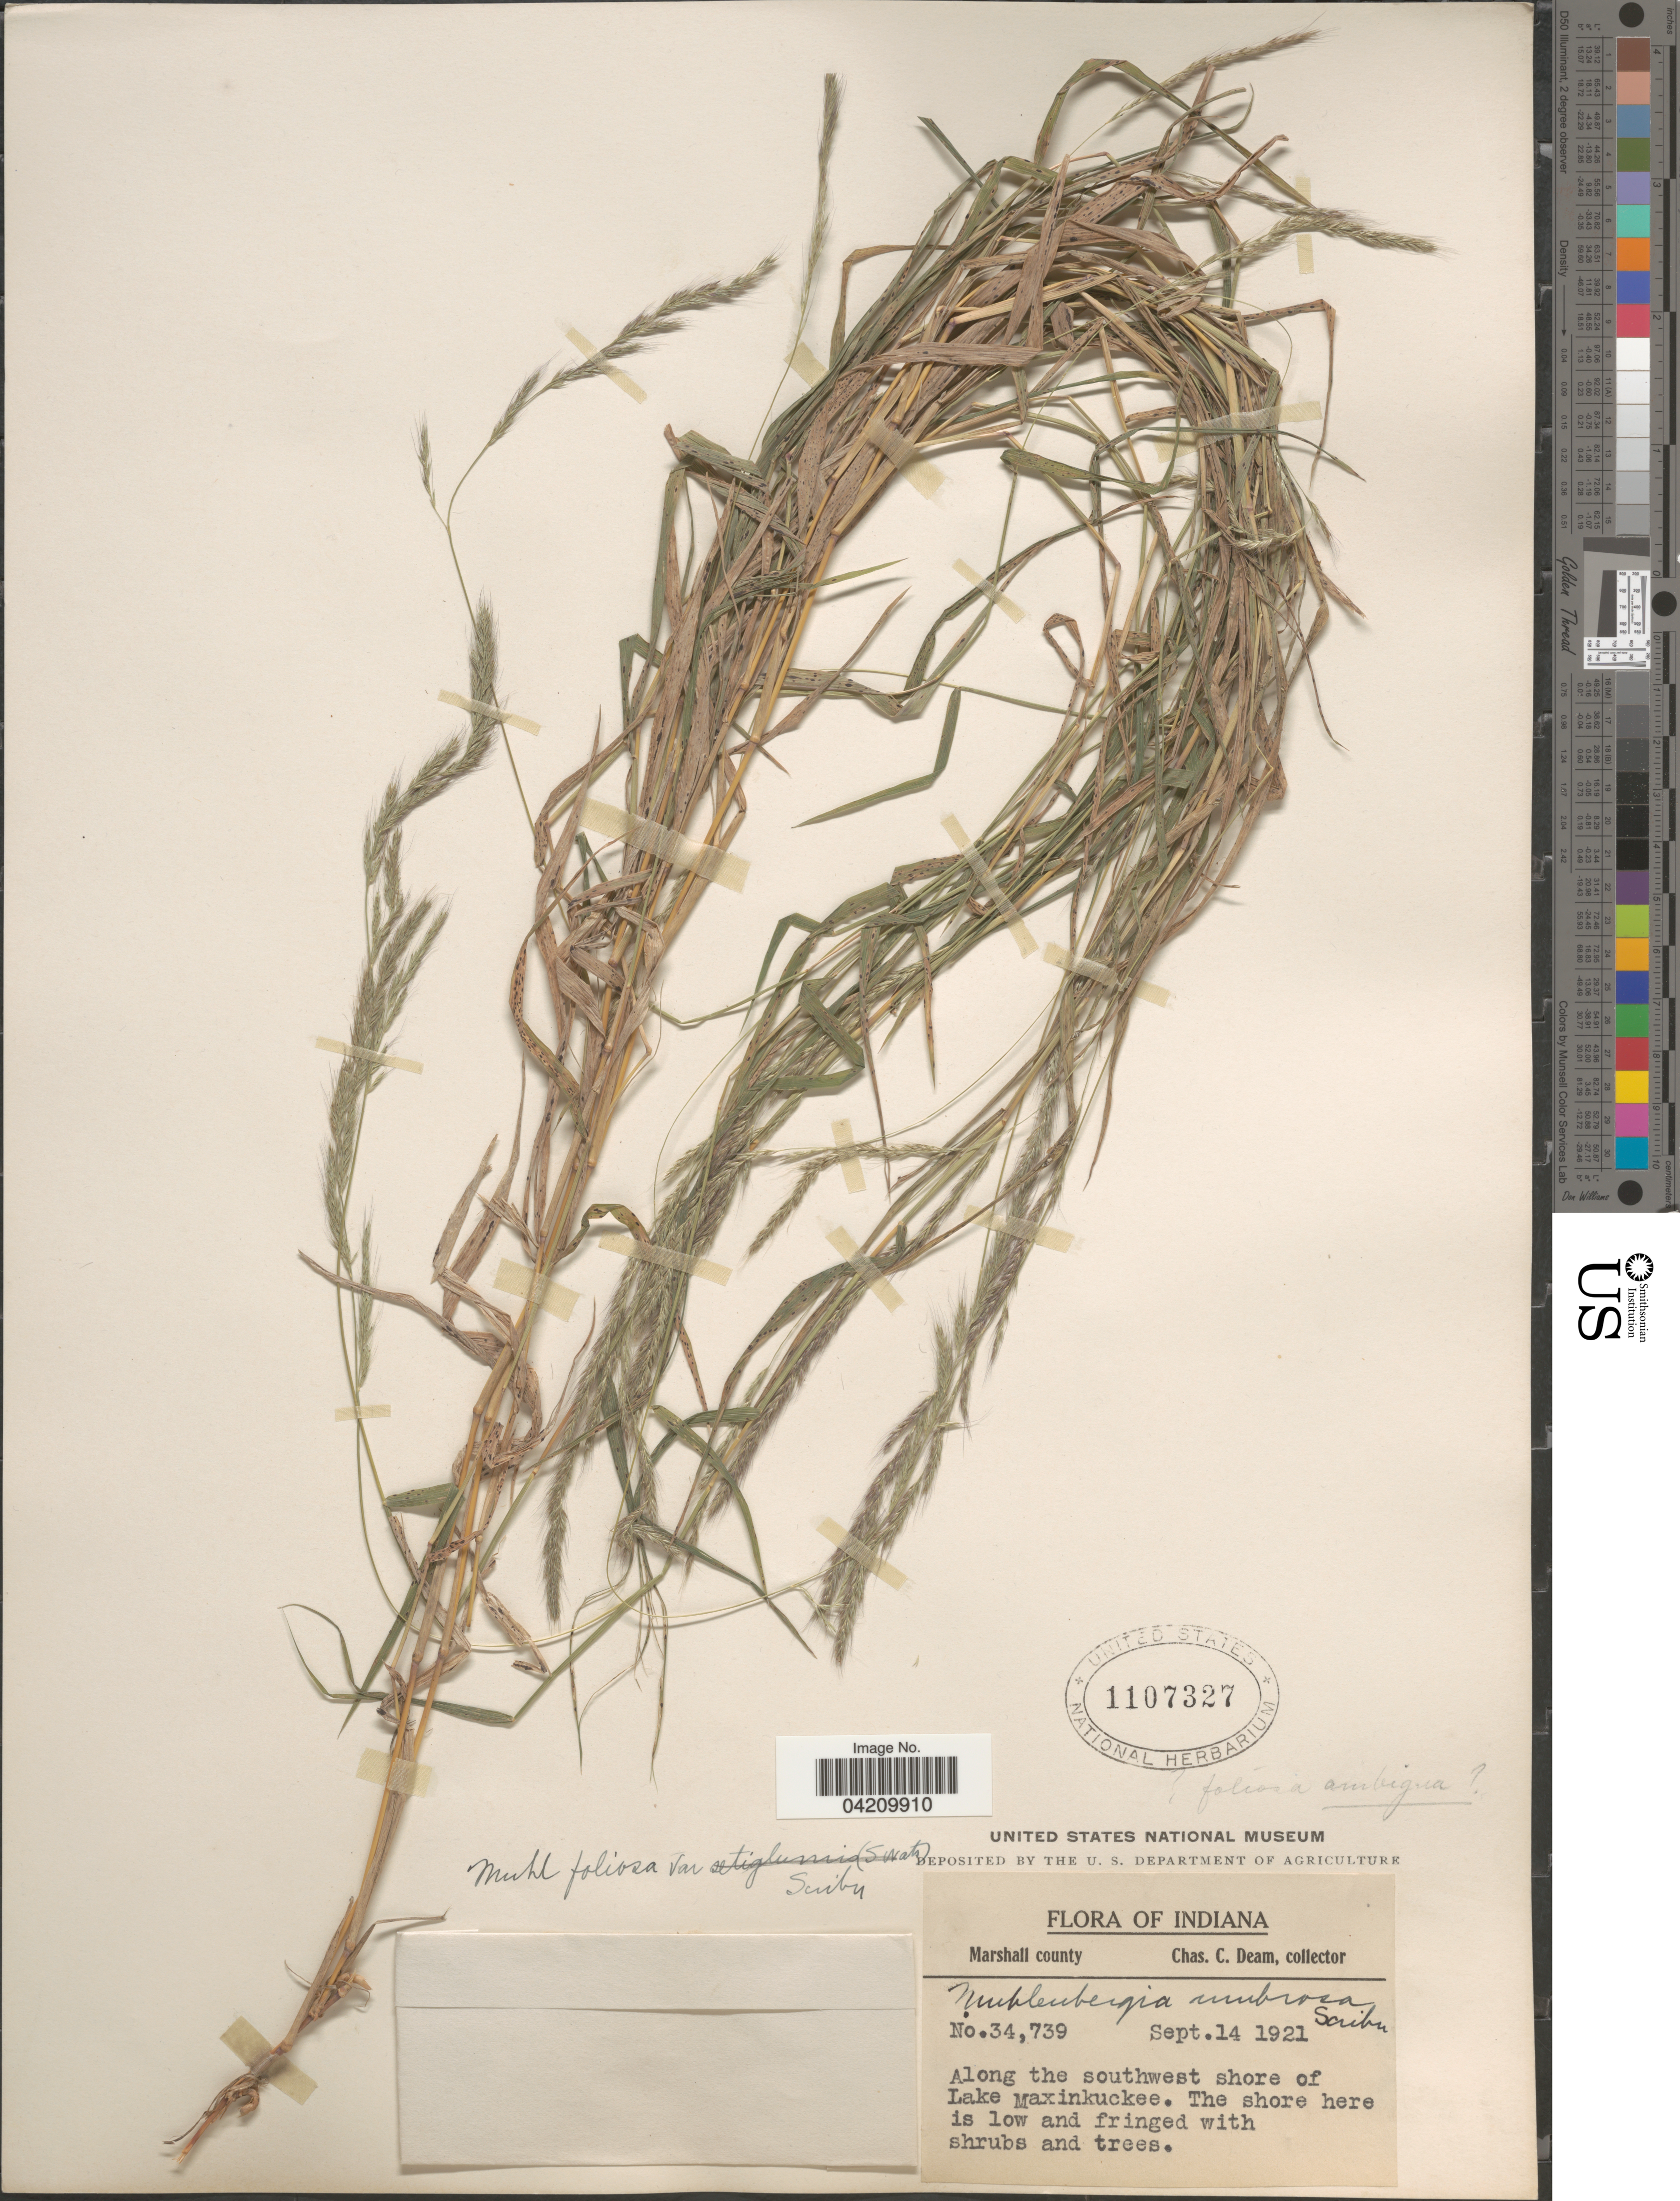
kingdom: Plantae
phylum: Tracheophyta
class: Liliopsida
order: Poales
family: Poaceae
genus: Muhlenbergia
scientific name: Muhlenbergia mexicana var. filiformis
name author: (Torr.) Scribn.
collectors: C. C. Deam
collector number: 34739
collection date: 1921-09-14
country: United States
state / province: Indiana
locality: Marshall County. Along the southwest shore of Lake Maxinkuckee.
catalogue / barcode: US 1107327